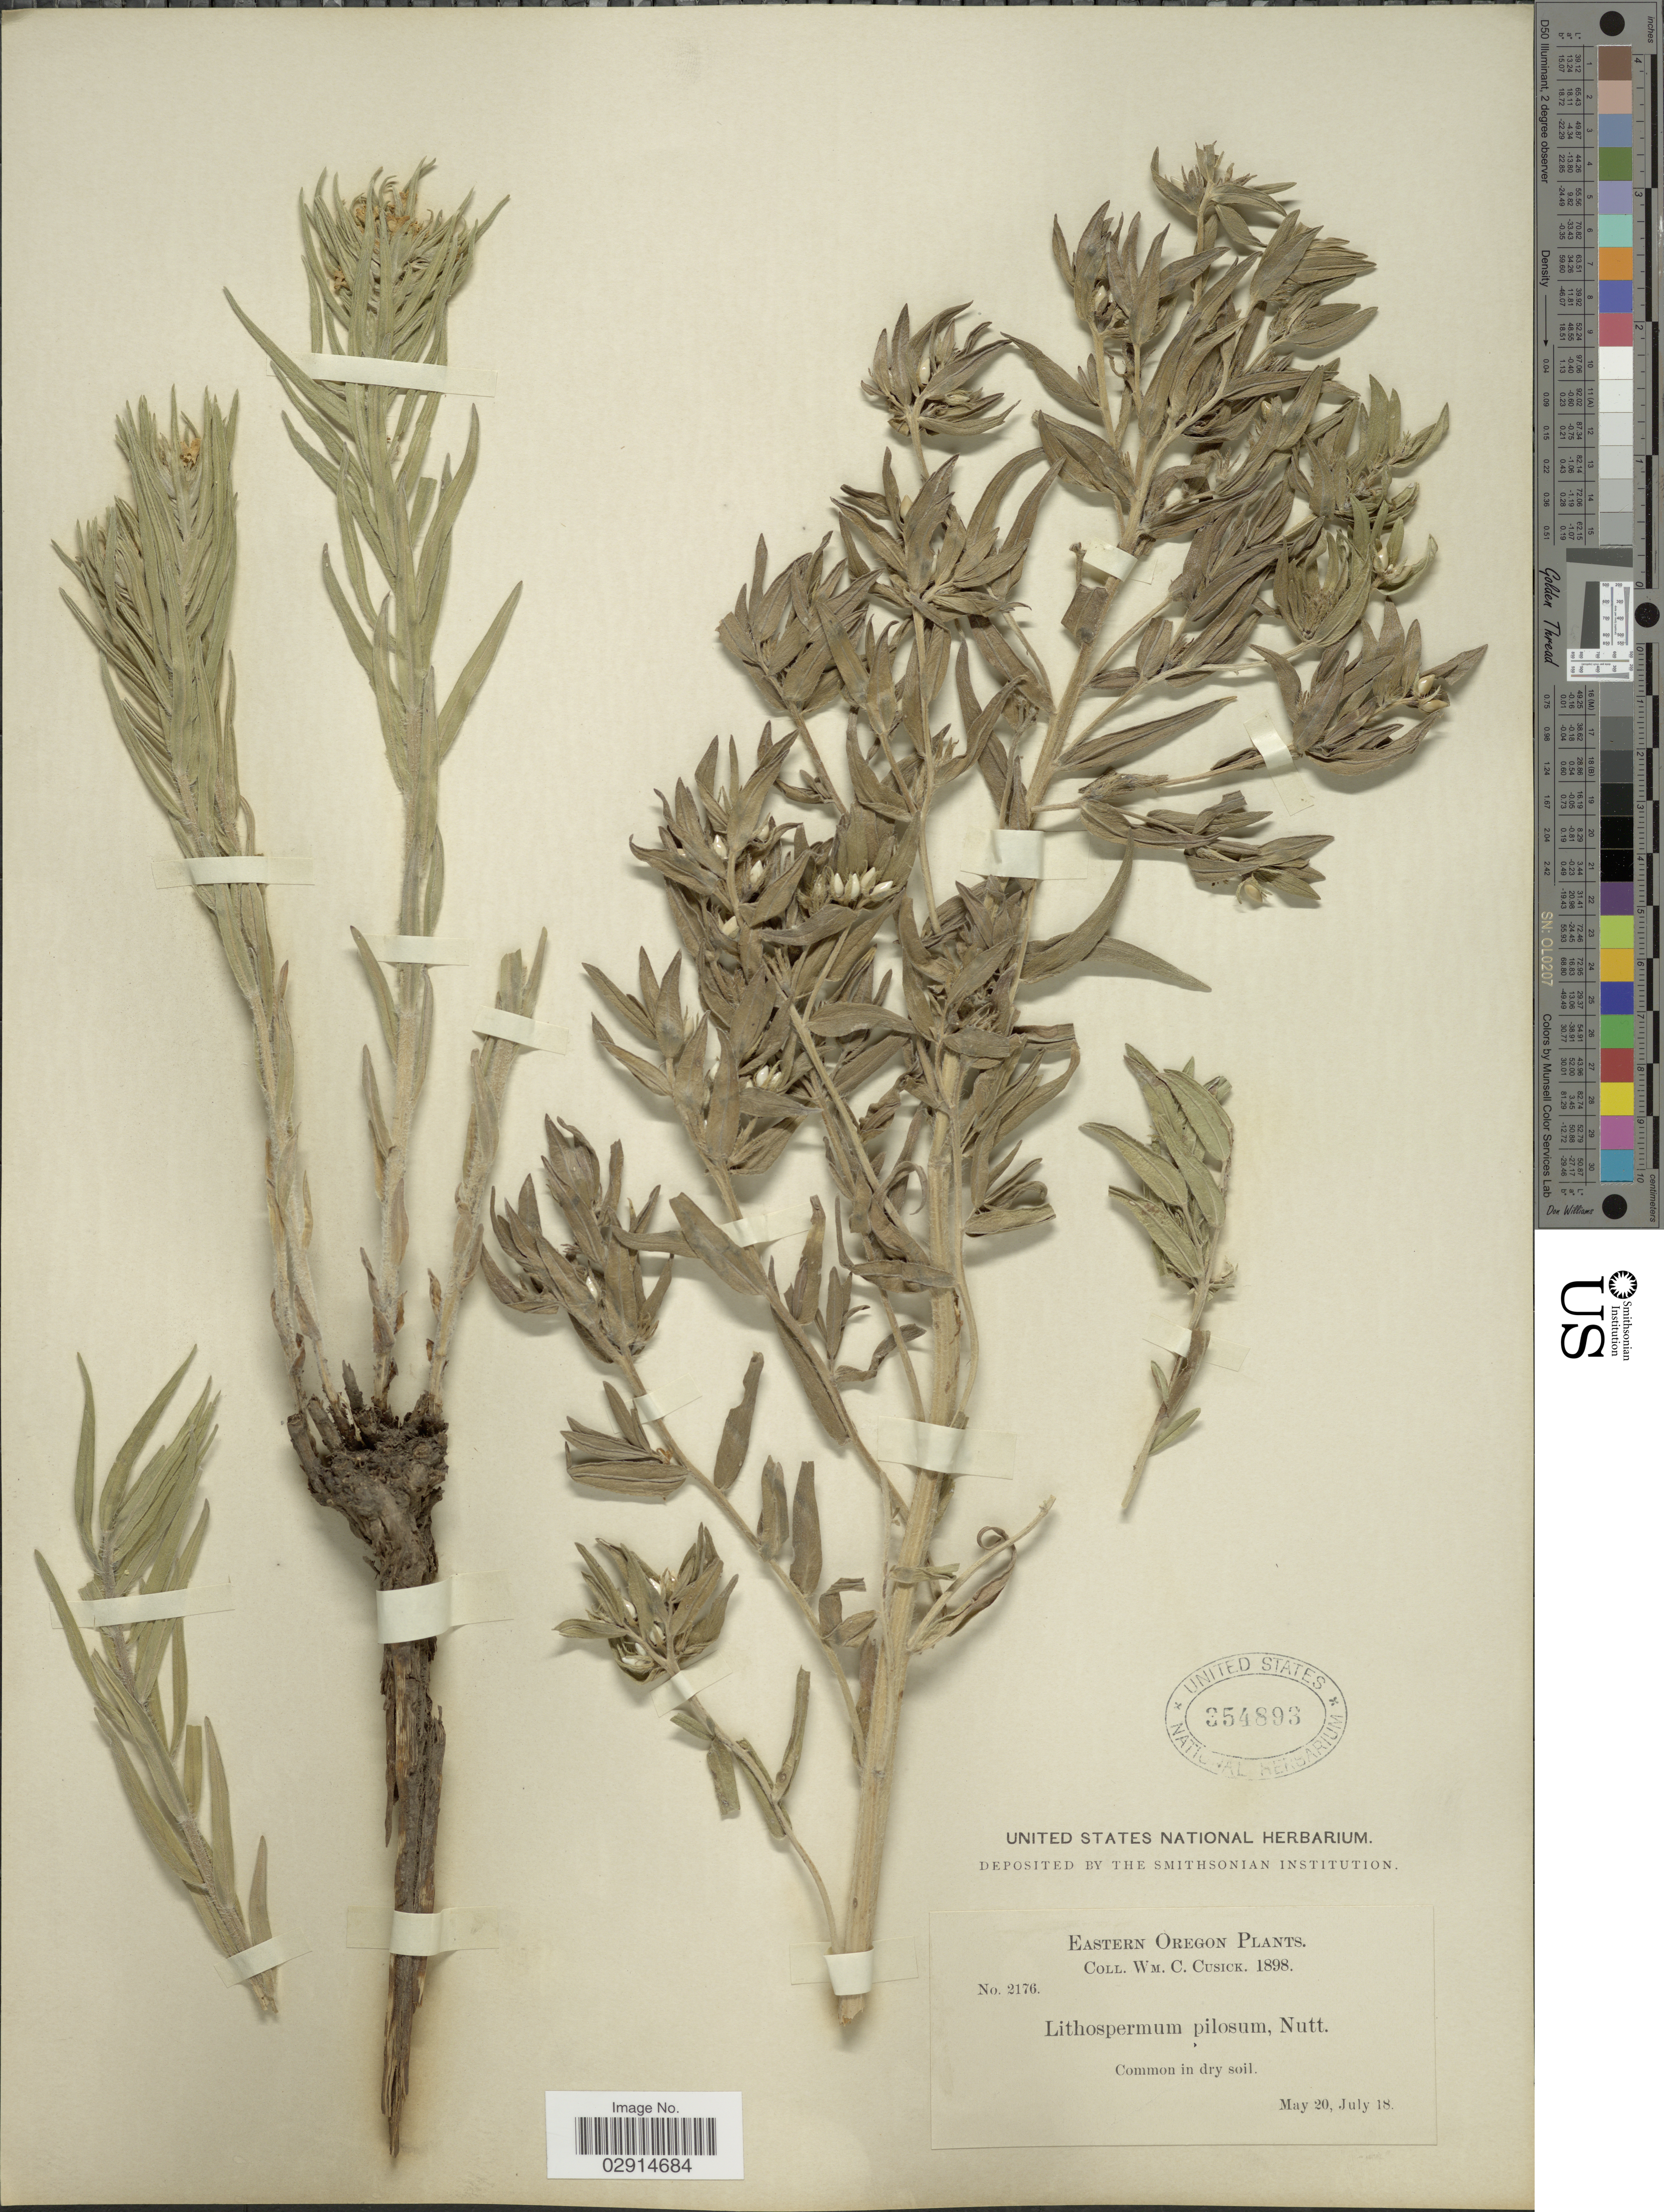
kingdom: Plantae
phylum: Tracheophyta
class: Magnoliopsida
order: Boraginales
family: Boraginaceae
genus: Lithospermum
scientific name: Lithospermum ruderale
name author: Douglas ex Lehm.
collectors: W. C. Cusick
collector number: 2176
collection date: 1898-05-20/1898-07-18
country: United States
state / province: Oregon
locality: Eastern Oregon.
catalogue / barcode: US 354893